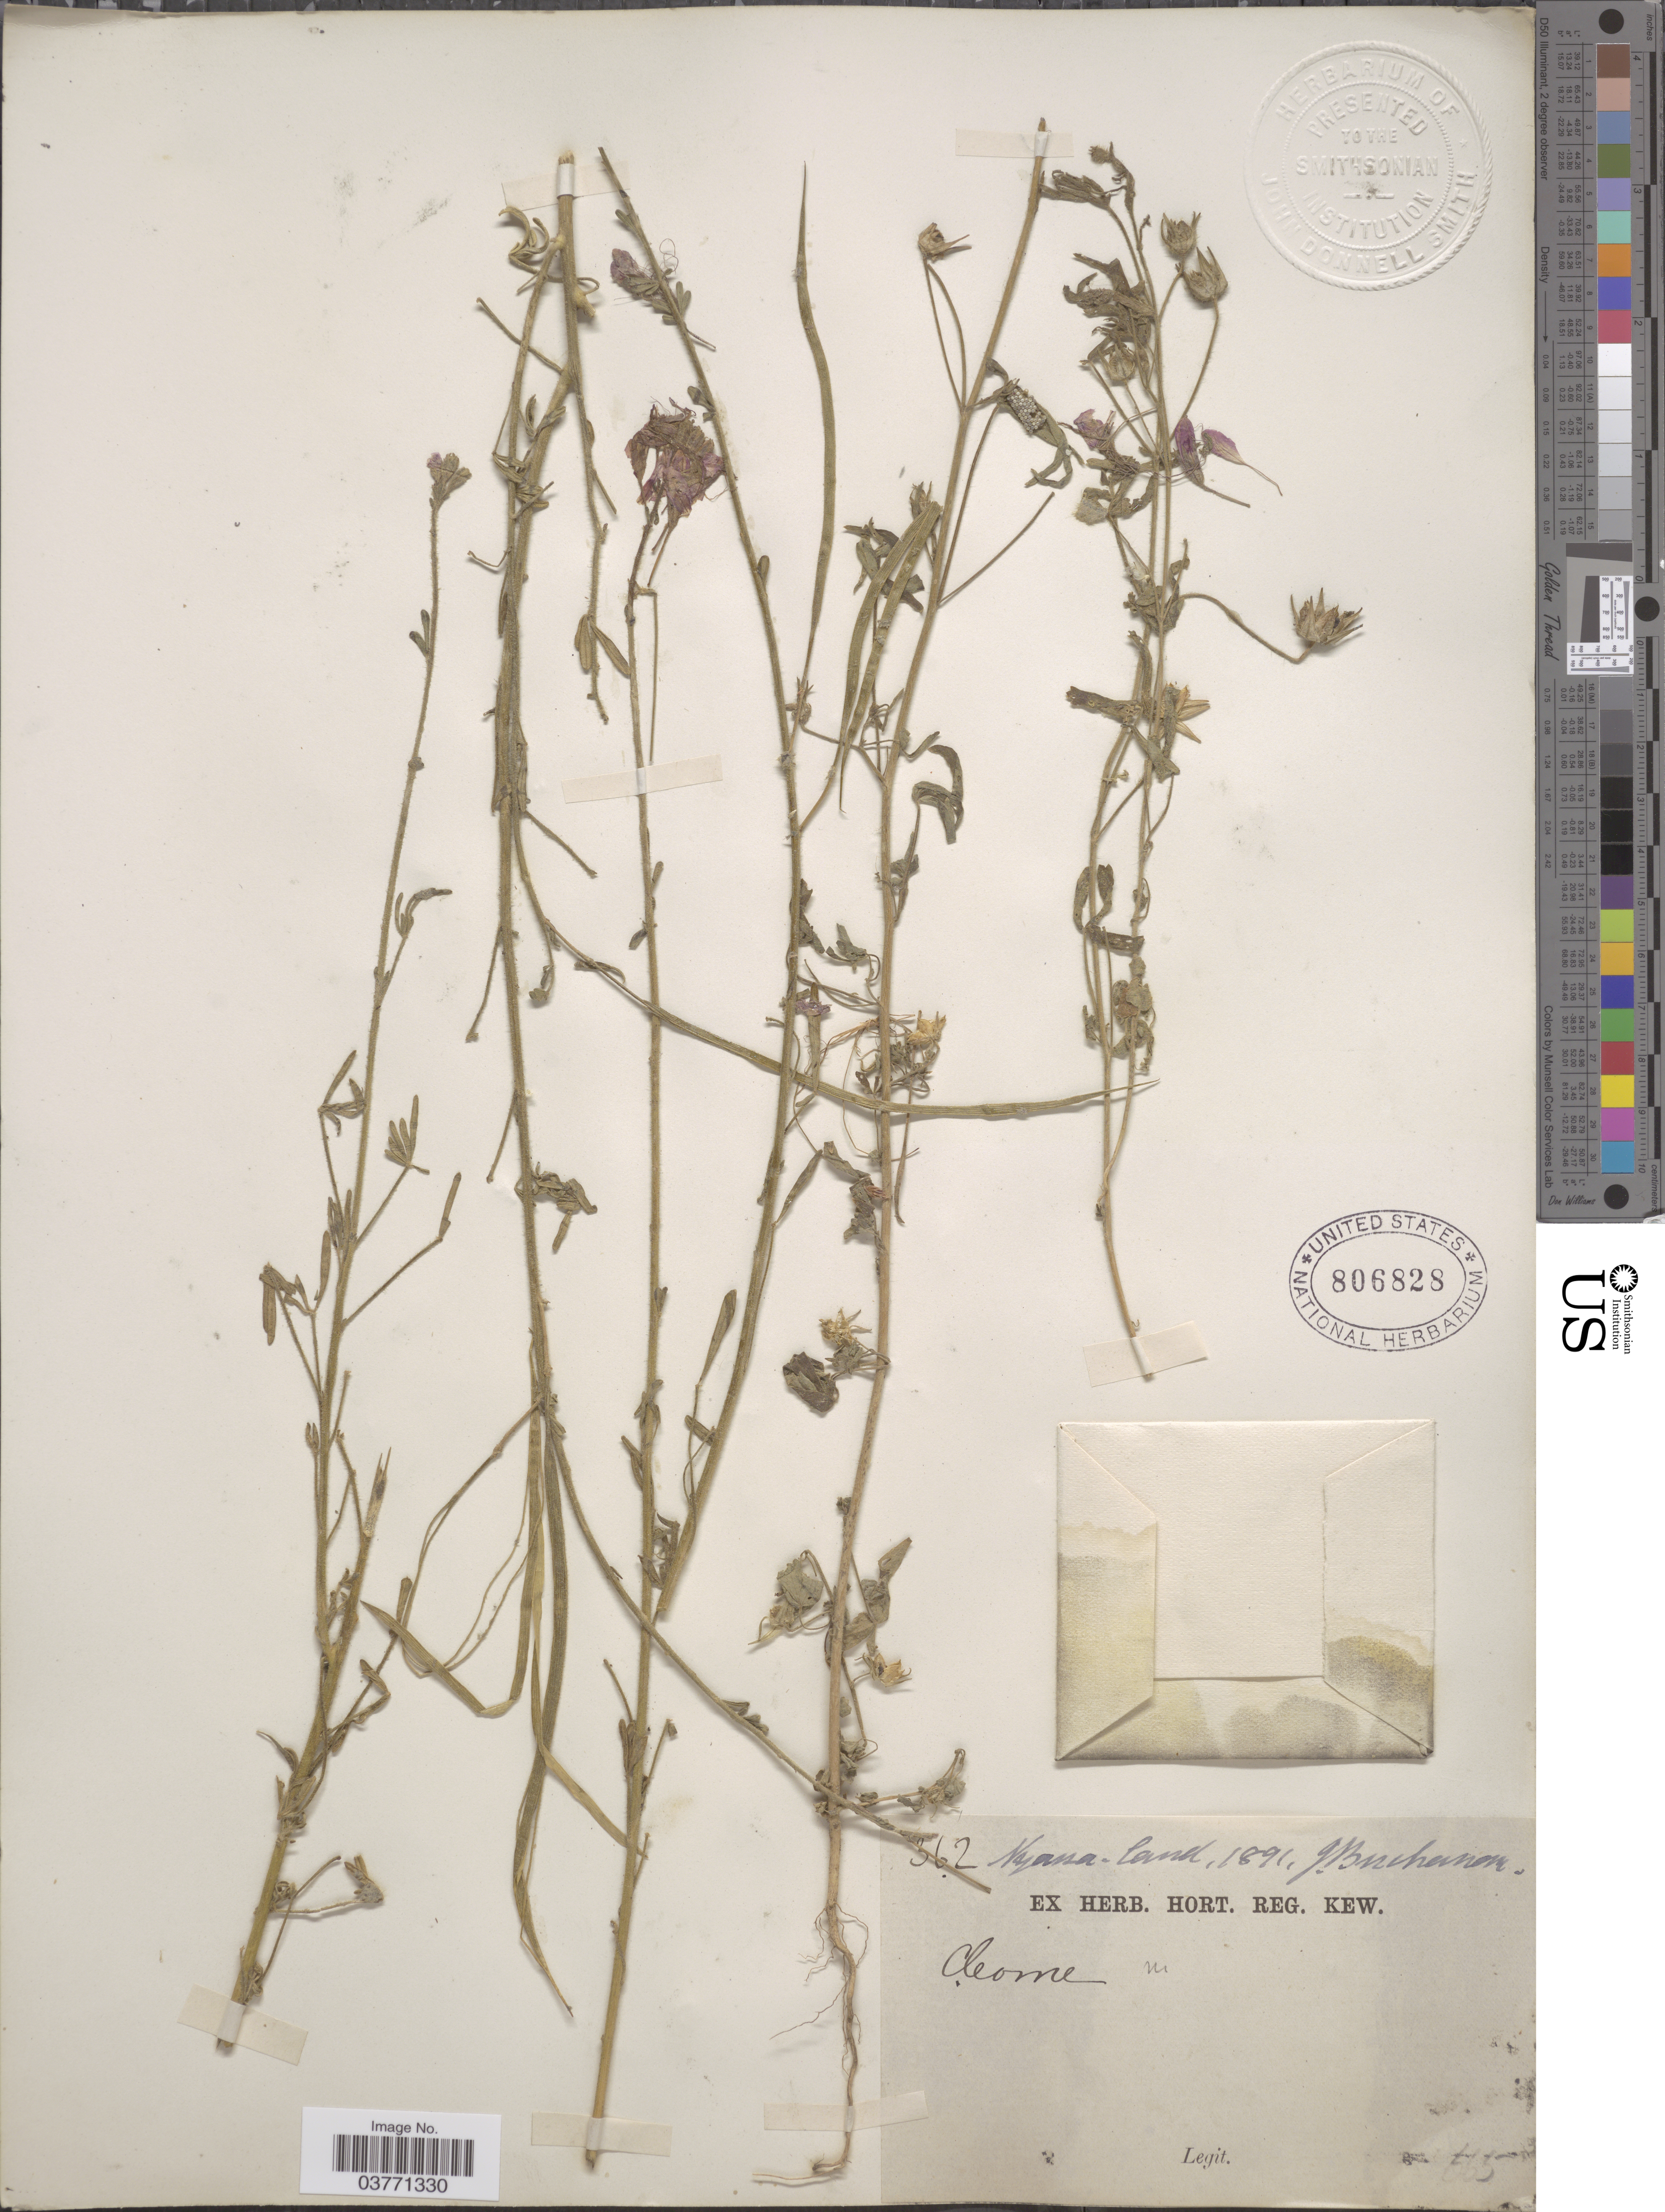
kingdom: Plantae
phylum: Tracheophyta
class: Magnoliopsida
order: Brassicales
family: Cleomaceae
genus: Cleome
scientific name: Cleome sp.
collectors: J. Buchanan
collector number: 362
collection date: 1891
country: Malawi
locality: Nyassa-land.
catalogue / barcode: US 806828